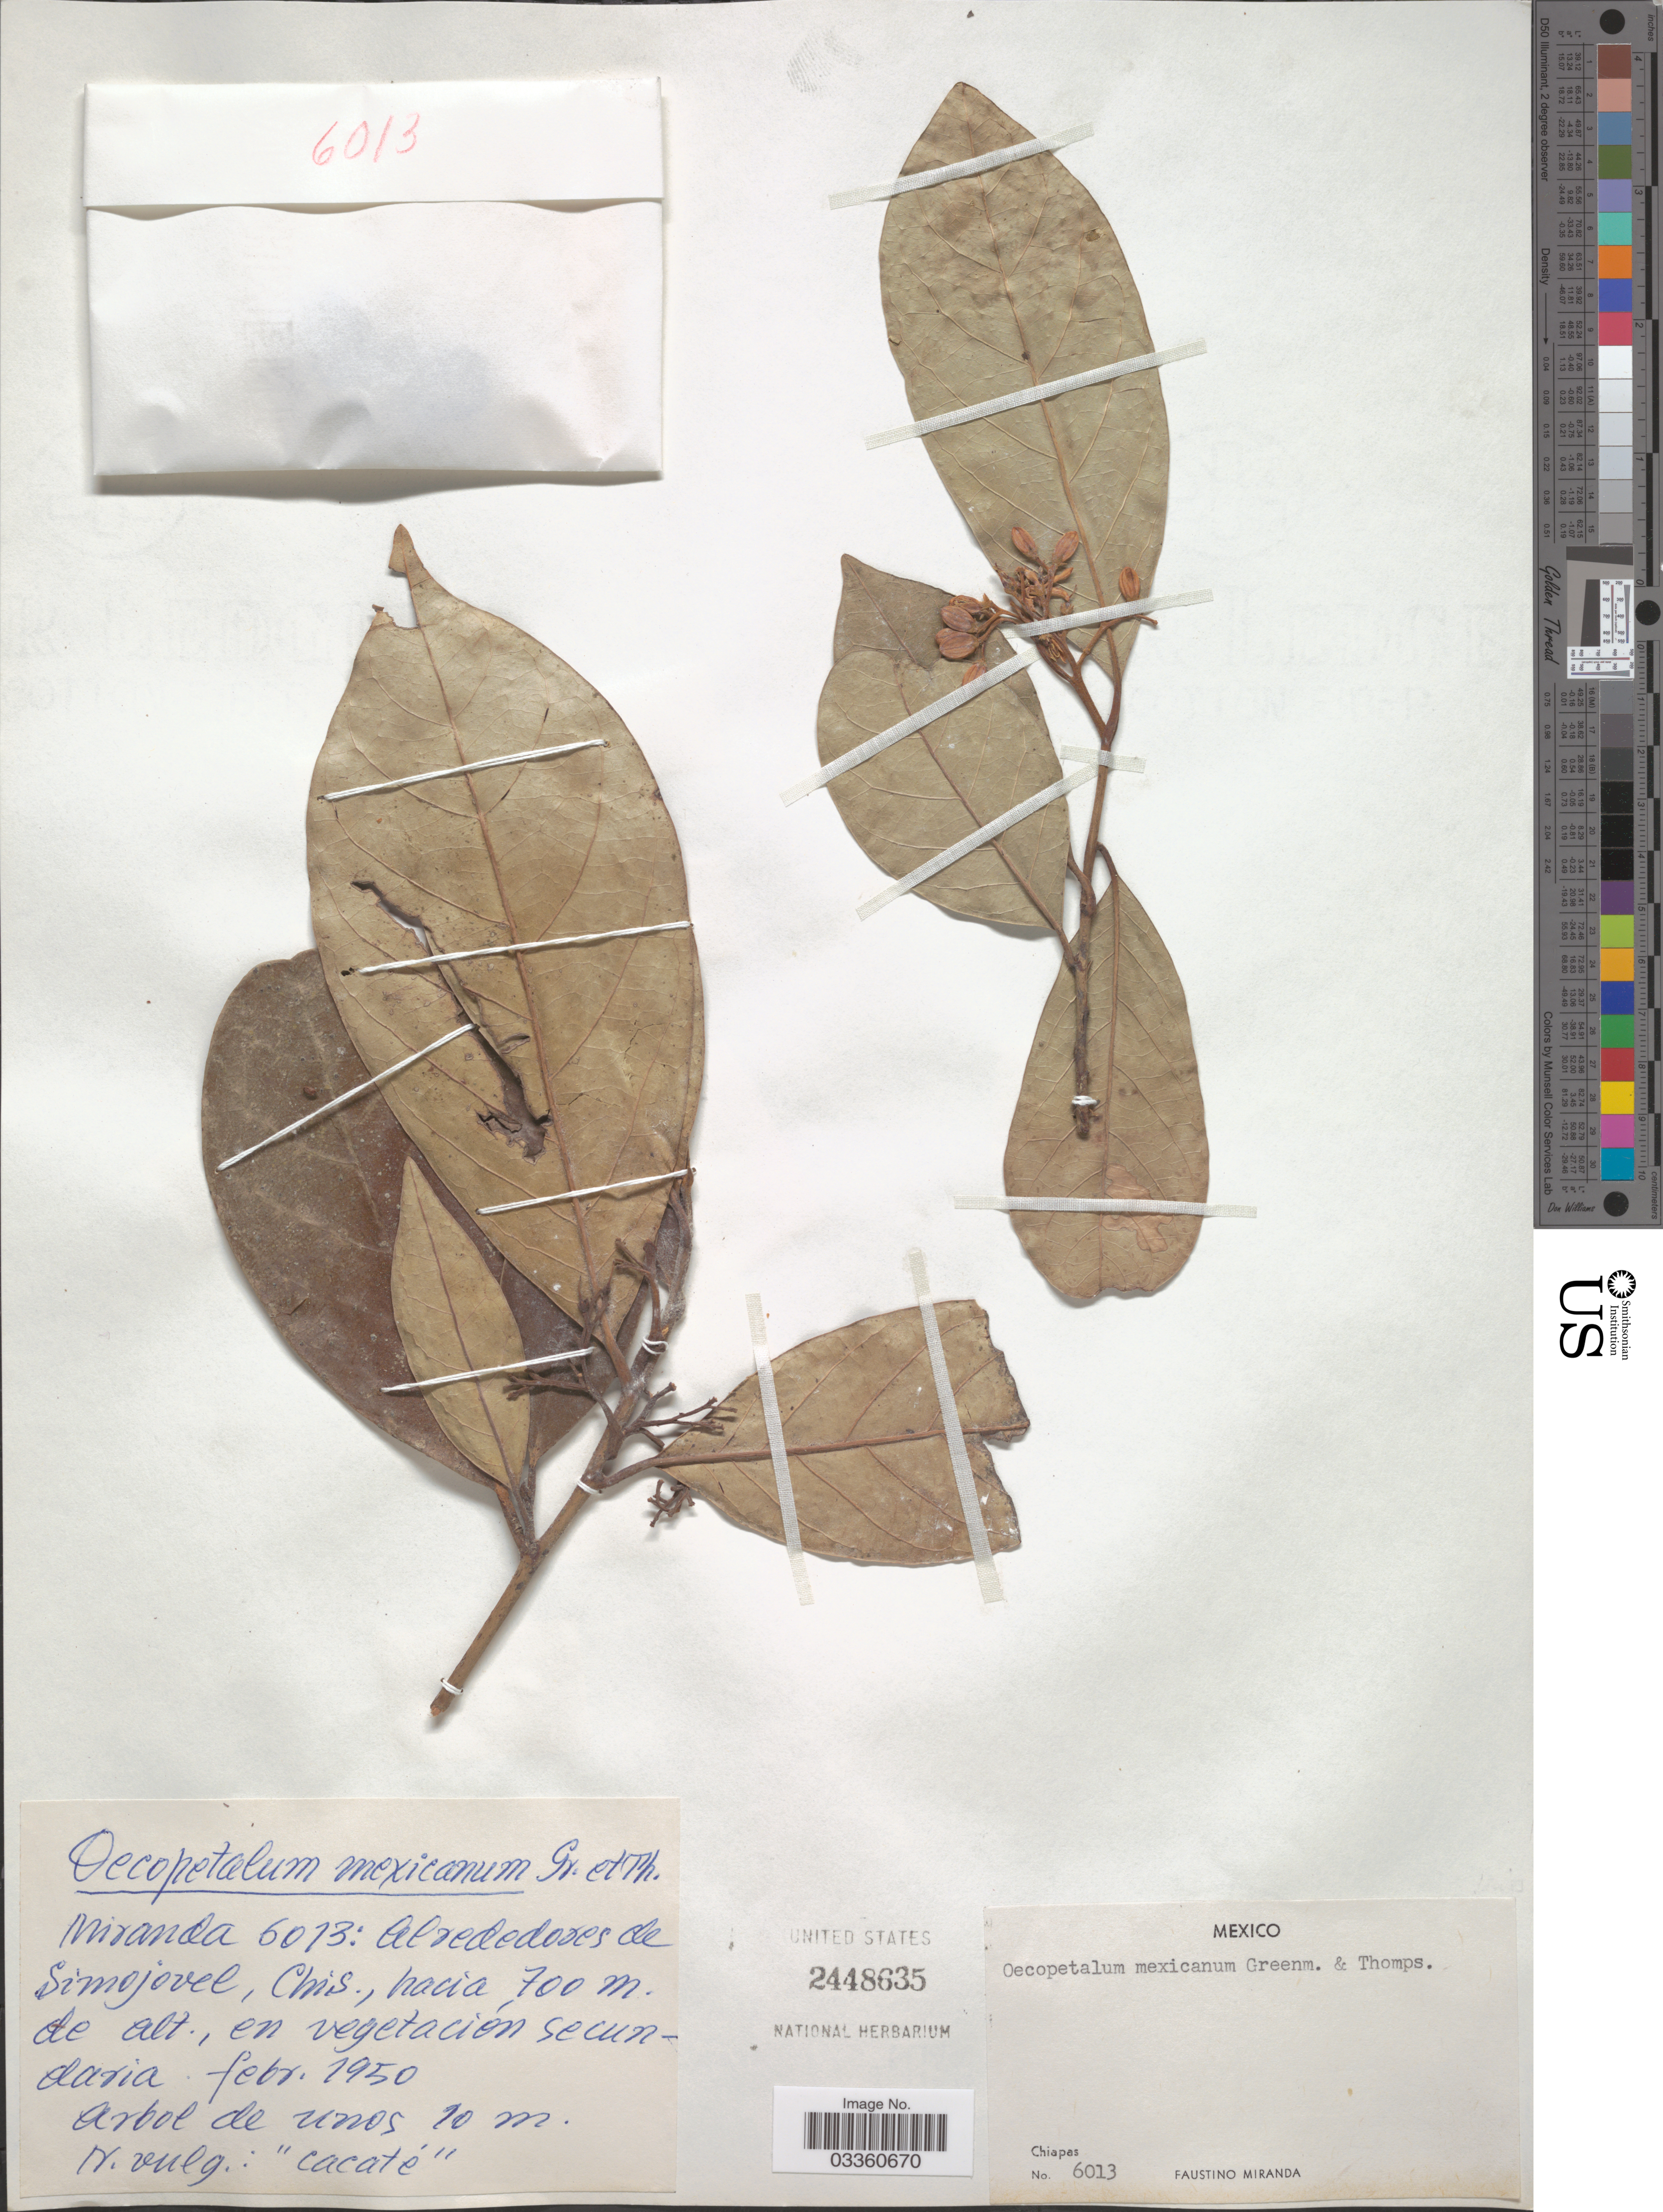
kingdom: Plantae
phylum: Tracheophyta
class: Magnoliopsida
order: Metteniusales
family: Metteniusaceae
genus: Oecopetalum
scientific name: Oecopetalum mexicanum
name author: Greenm. & C.H. Thomps.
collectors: F. Miranda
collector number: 6013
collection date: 1950-02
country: Mexico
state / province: Chiapas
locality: Alrededores de Simojovel.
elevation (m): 700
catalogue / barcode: US 2448635